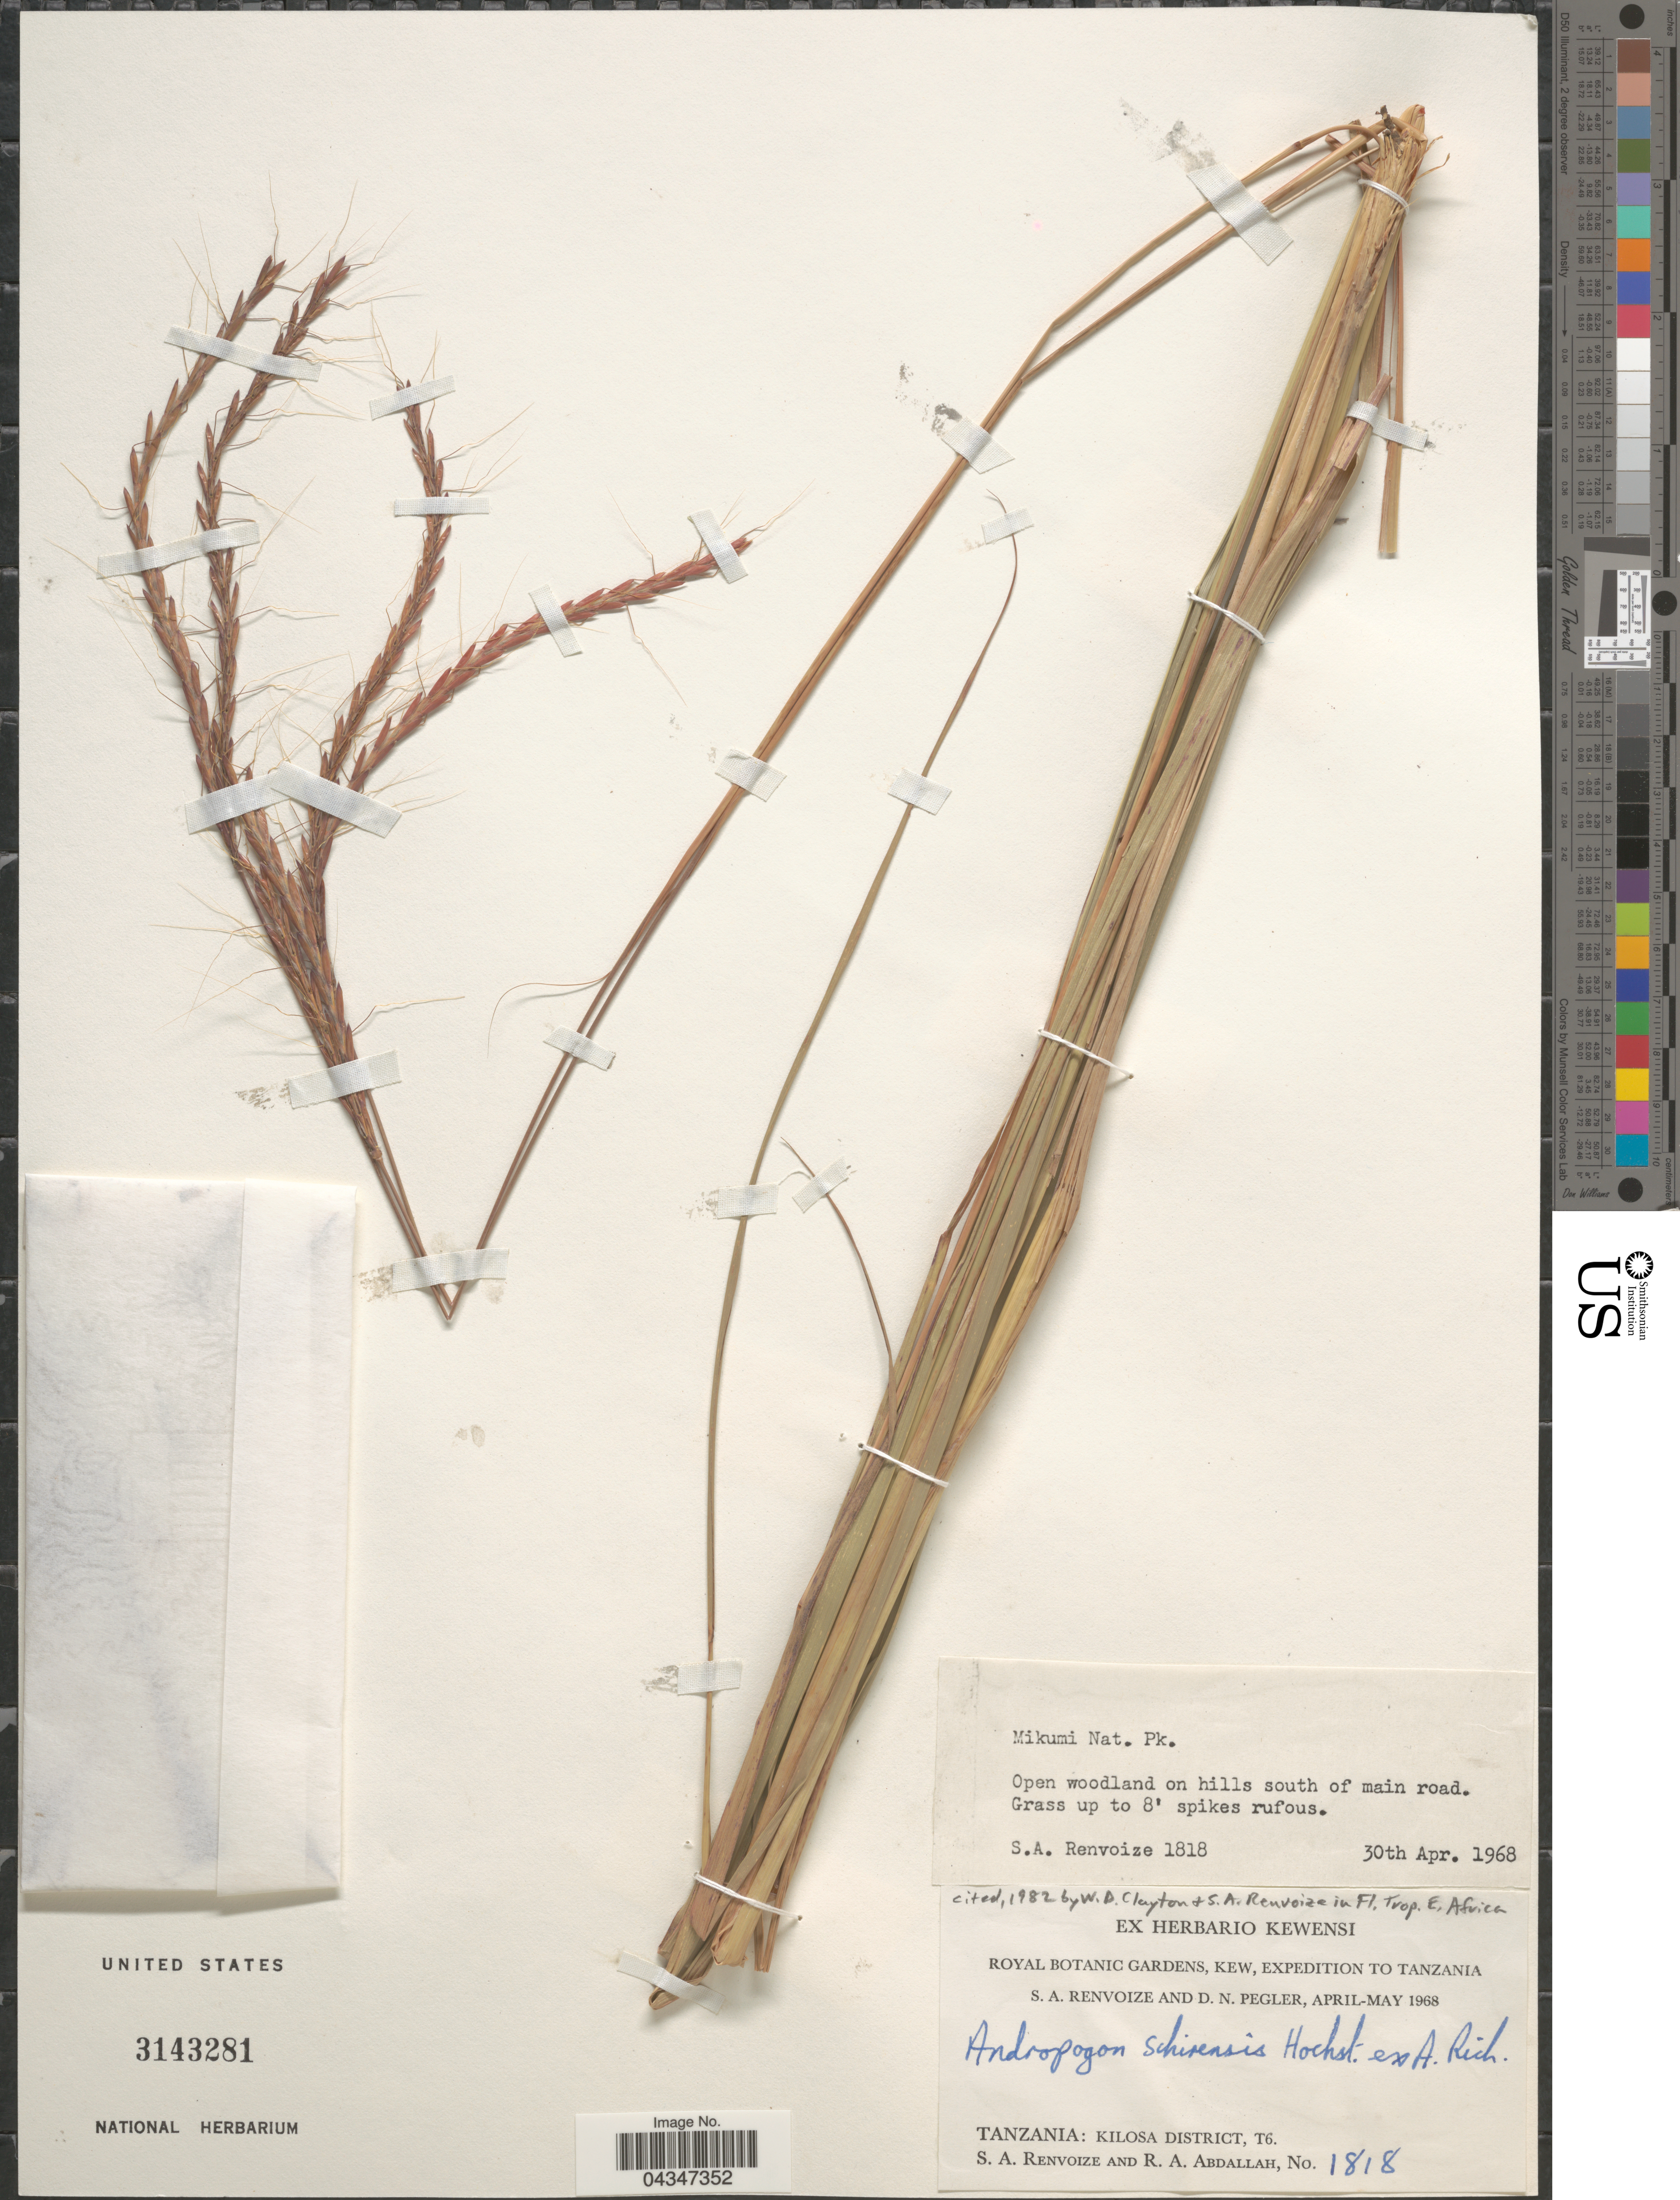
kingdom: Plantae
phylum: Tracheophyta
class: Liliopsida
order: Poales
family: Poaceae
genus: Andropogon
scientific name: Andropogon schirensis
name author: Hochst. ex A. Rich.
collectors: S. A. Renvoize & R. Abdallah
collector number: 1818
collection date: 1968-04-30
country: Tanzania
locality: Mikumi Nat. Pk. Expedition to Tanzania. Kilosa District, T6.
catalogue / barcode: US 3143281